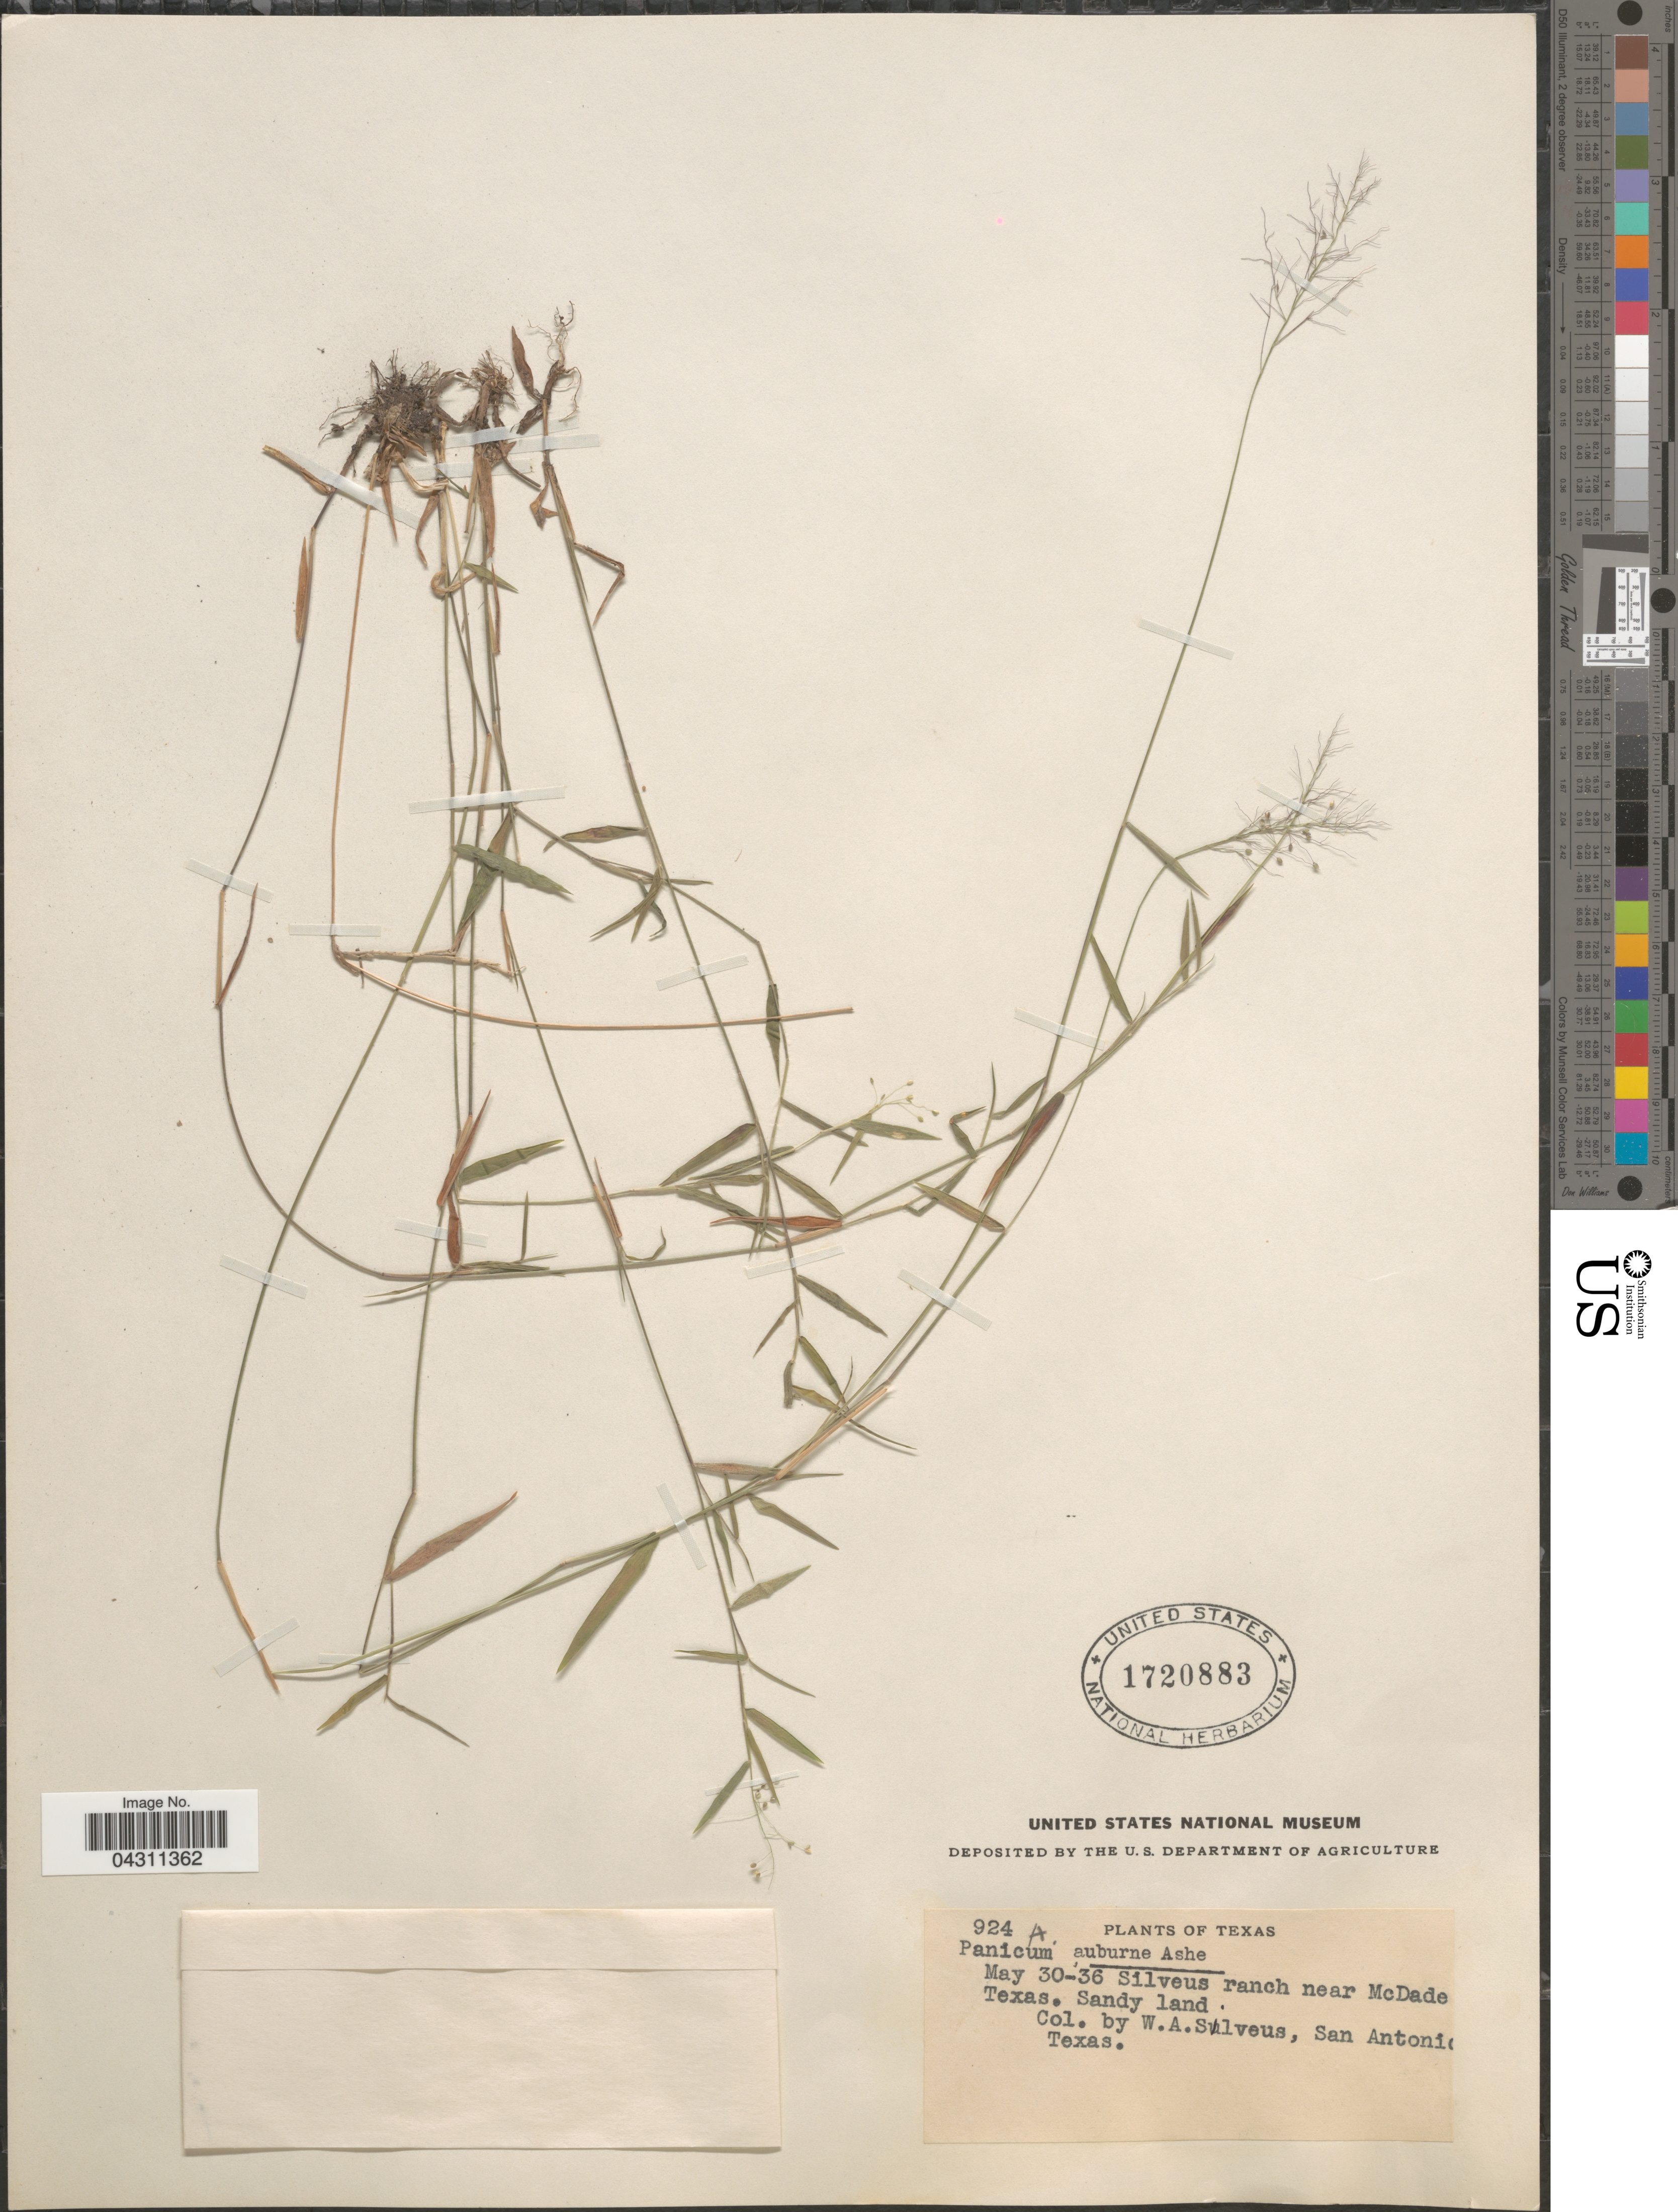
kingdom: Plantae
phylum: Tracheophyta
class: Liliopsida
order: Poales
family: Poaceae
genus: Dichanthelium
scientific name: Dichanthelium sphaerocarpon var. sphaerocarpon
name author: (Elliott) Gould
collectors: W. Silveus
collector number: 924A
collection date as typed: Transcribed d/m/y: 30/5/36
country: United States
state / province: Texas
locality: Silveus ranch near McDade.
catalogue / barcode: US 1720883